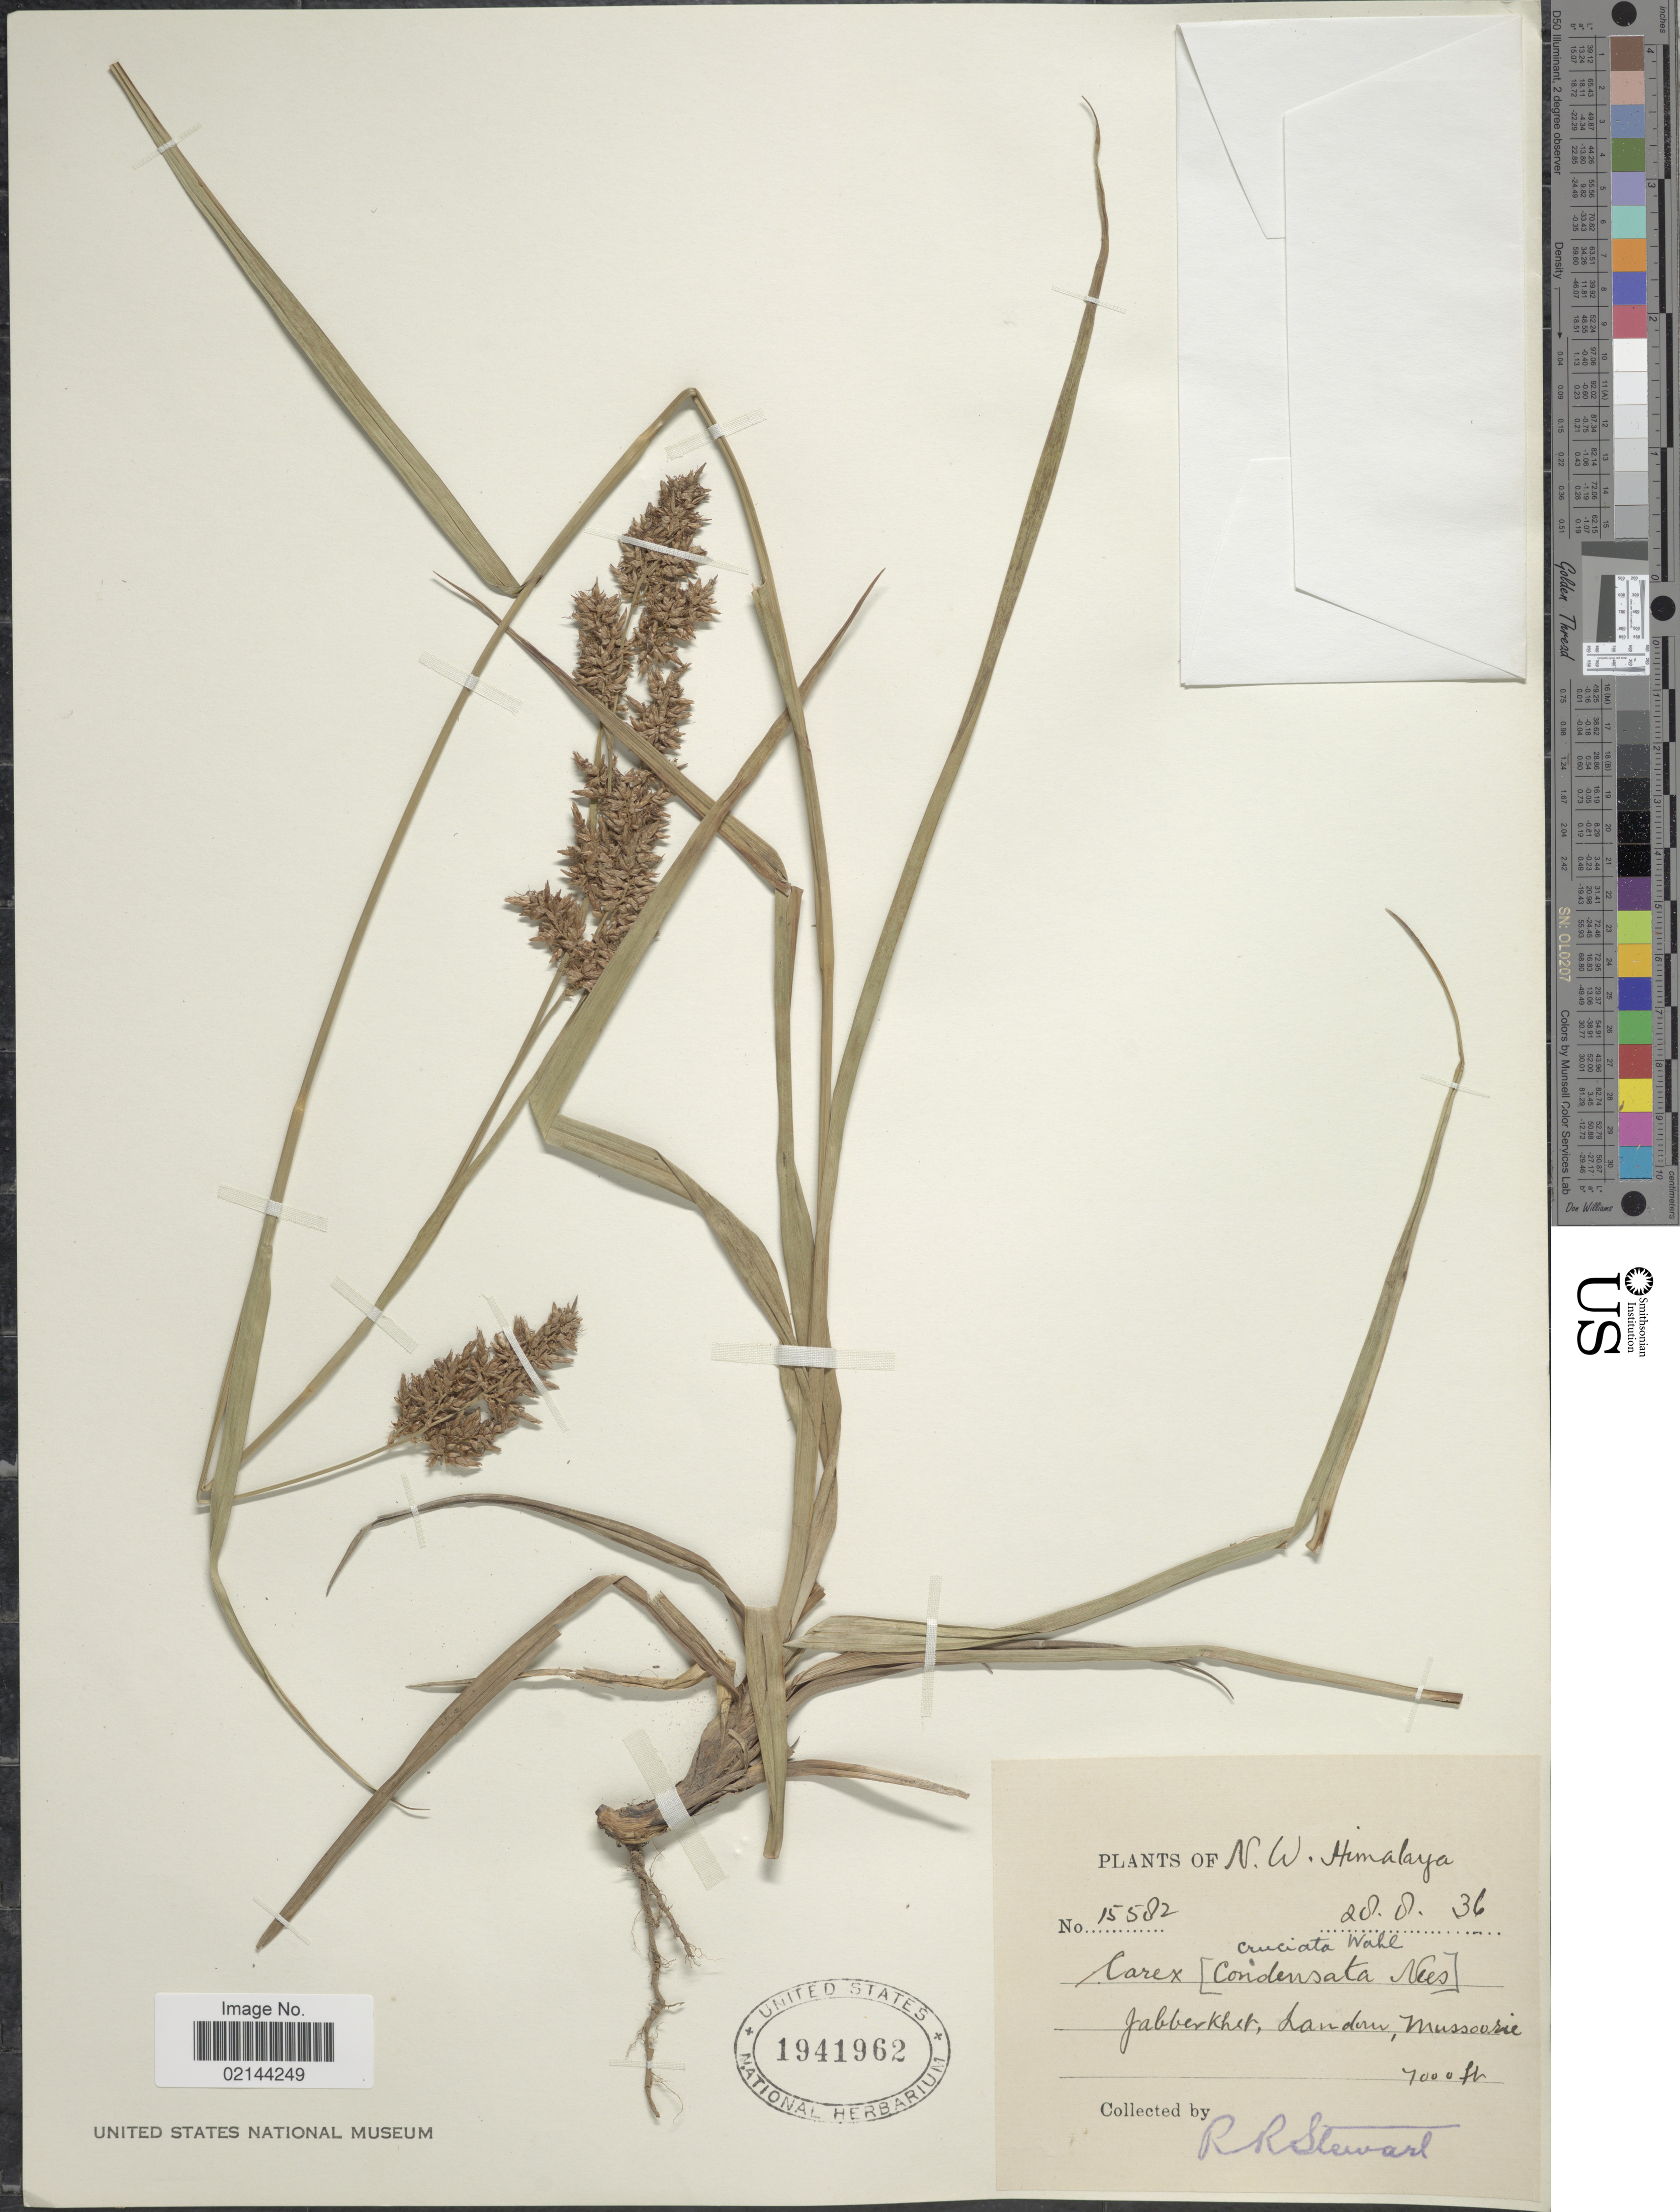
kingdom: Plantae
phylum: Tracheophyta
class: Liliopsida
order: Poales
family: Cyperaceae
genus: Carex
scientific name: Carex cruciata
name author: Wahlenb.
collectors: R. R. Stewart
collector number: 15582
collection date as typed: Transcribed d/m/y: 28/8/36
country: India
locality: N.W. Himalaya, Jabberkhet, Landom, Mussoorie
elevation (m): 2134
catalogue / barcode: US 1941962